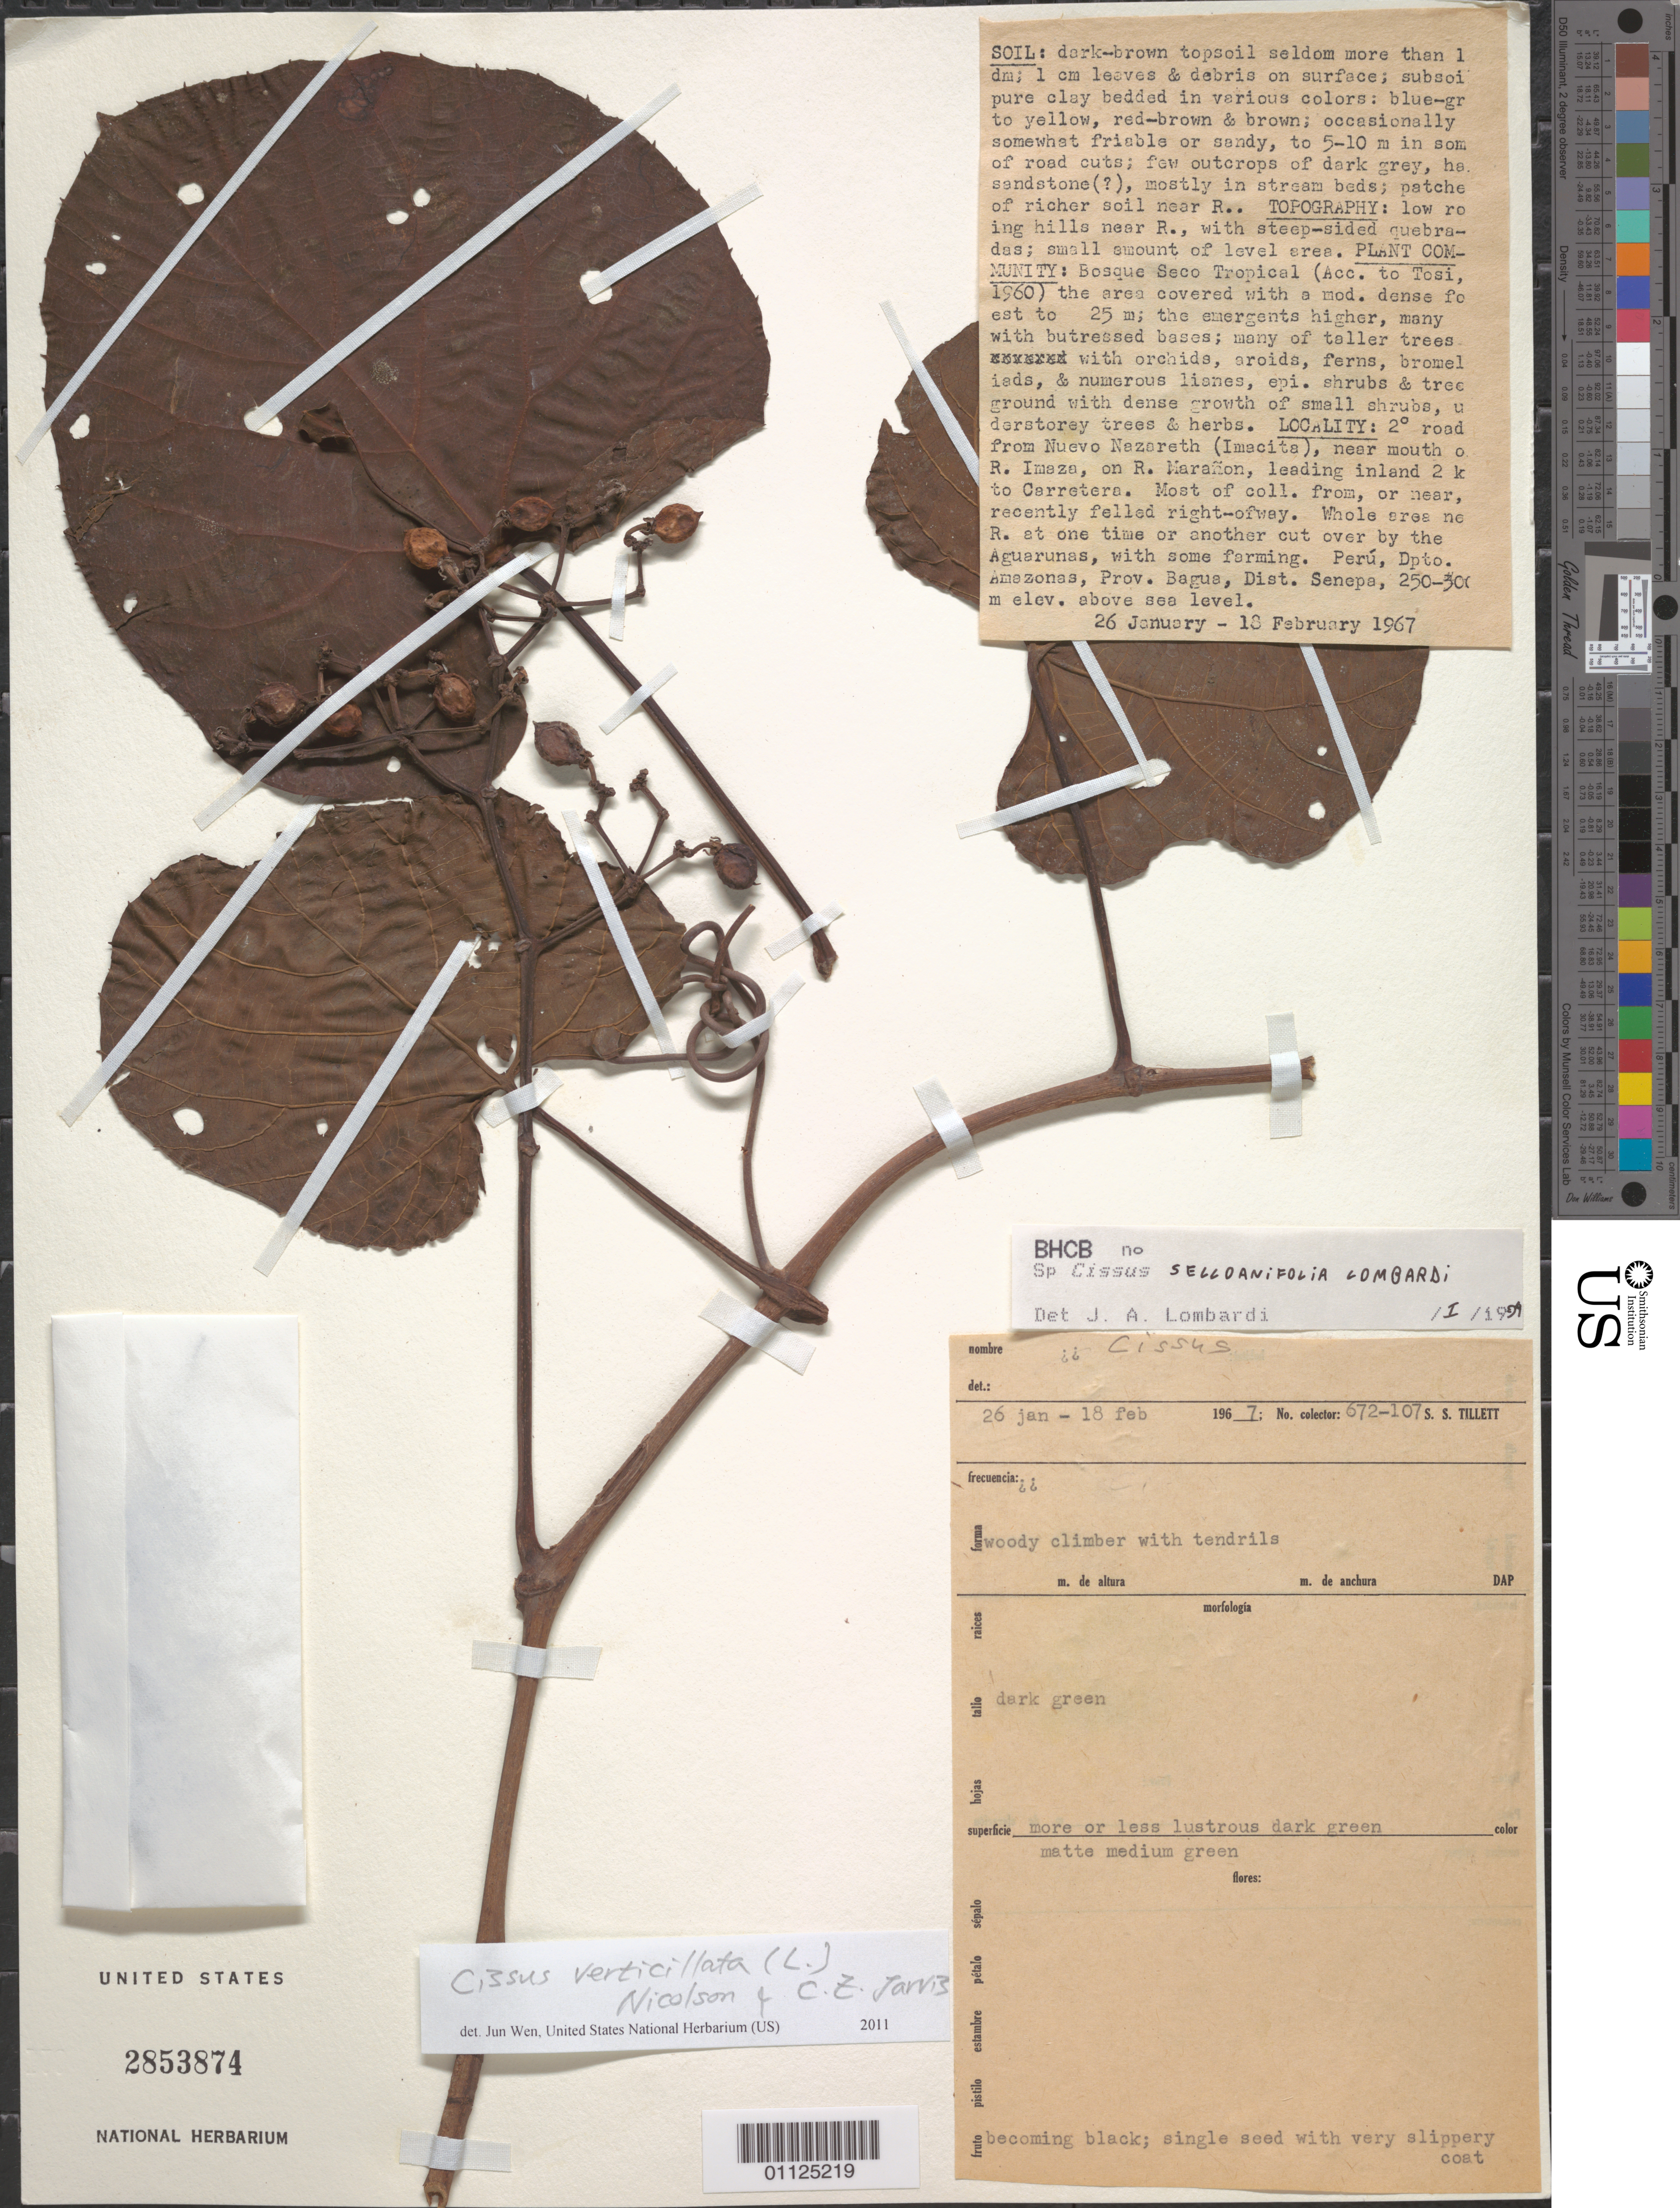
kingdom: Plantae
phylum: Tracheophyta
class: Magnoliopsida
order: Vitales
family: Vitaceae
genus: Cissus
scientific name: Cissus verticillata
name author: (L.) Nicolson & C.E. Jarvis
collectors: S. S. Tillett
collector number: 672 - 107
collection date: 1967-01-26/1967-02-18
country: Peru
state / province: Amazonas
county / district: Bagua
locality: Senepa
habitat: Woody climber with tendrils.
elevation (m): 250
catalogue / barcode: US 2853874